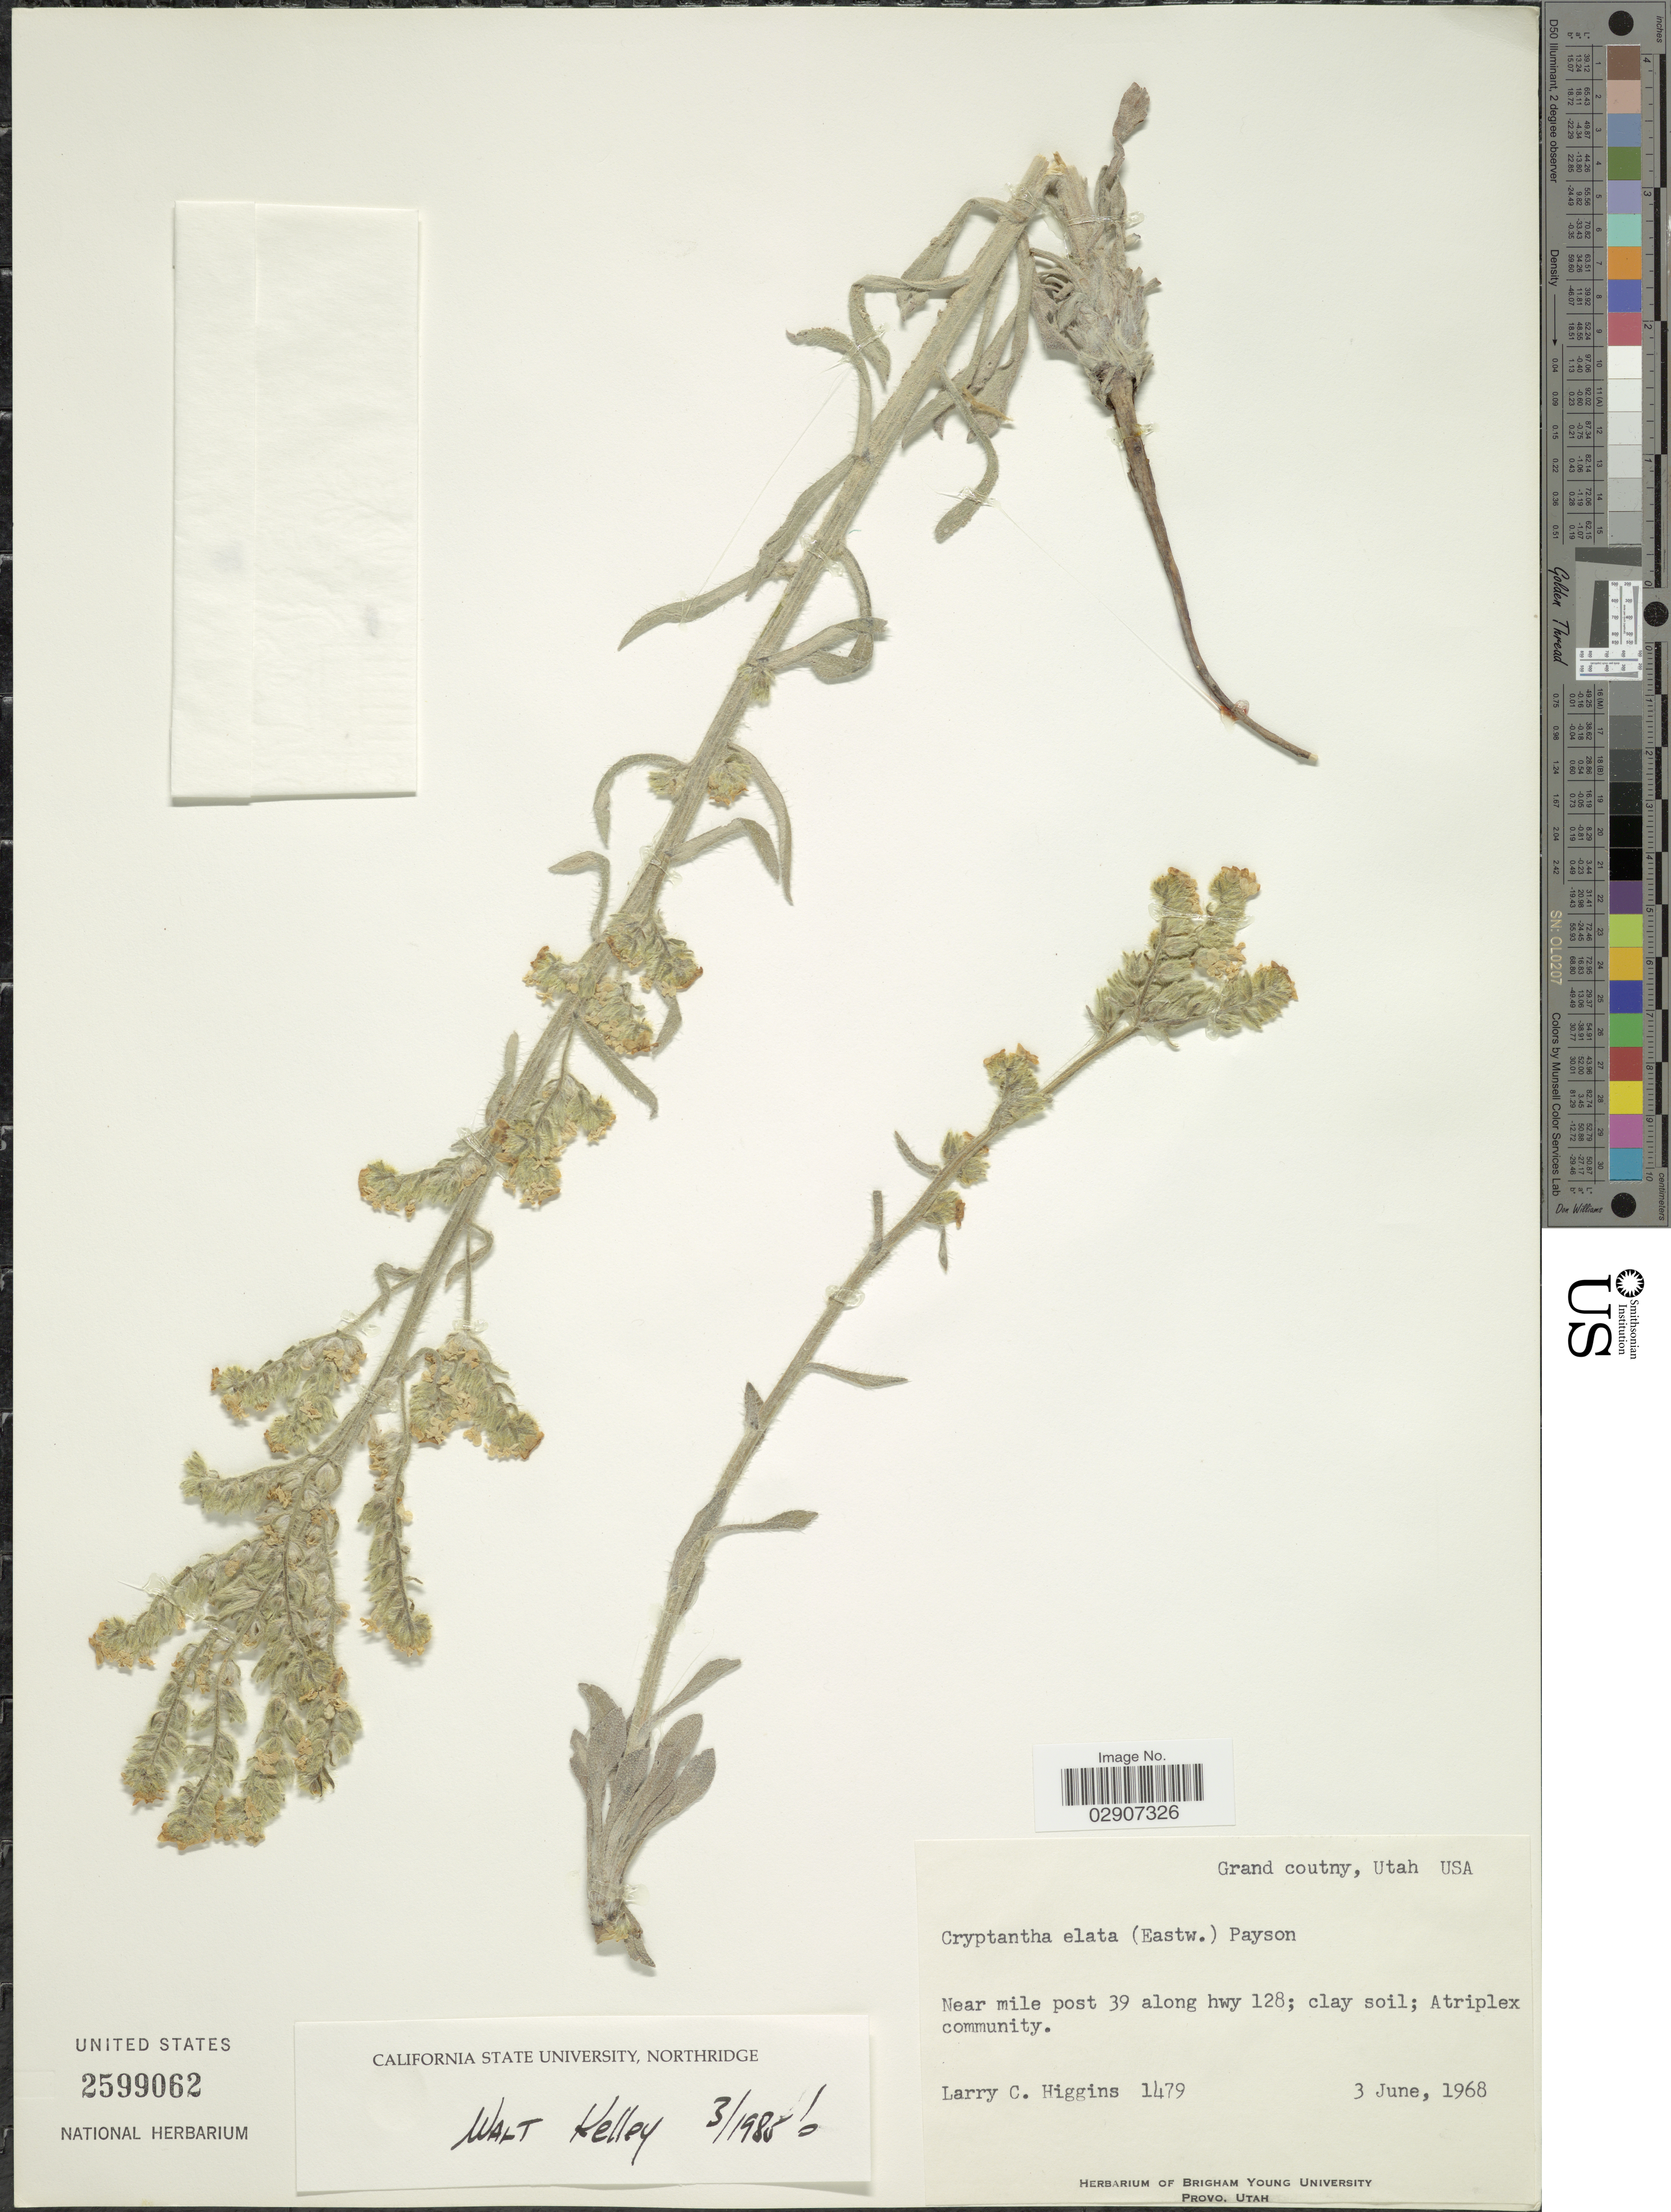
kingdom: Plantae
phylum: Tracheophyta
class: Magnoliopsida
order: Boraginales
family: Boraginaceae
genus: Cryptantha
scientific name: Cryptantha elata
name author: (Eastw.) Payson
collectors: L. Higgins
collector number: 1479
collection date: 1968-06-03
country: United States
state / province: Utah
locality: Grand Coutny, Near mile post 39 along hwy 128.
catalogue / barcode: US 2599062